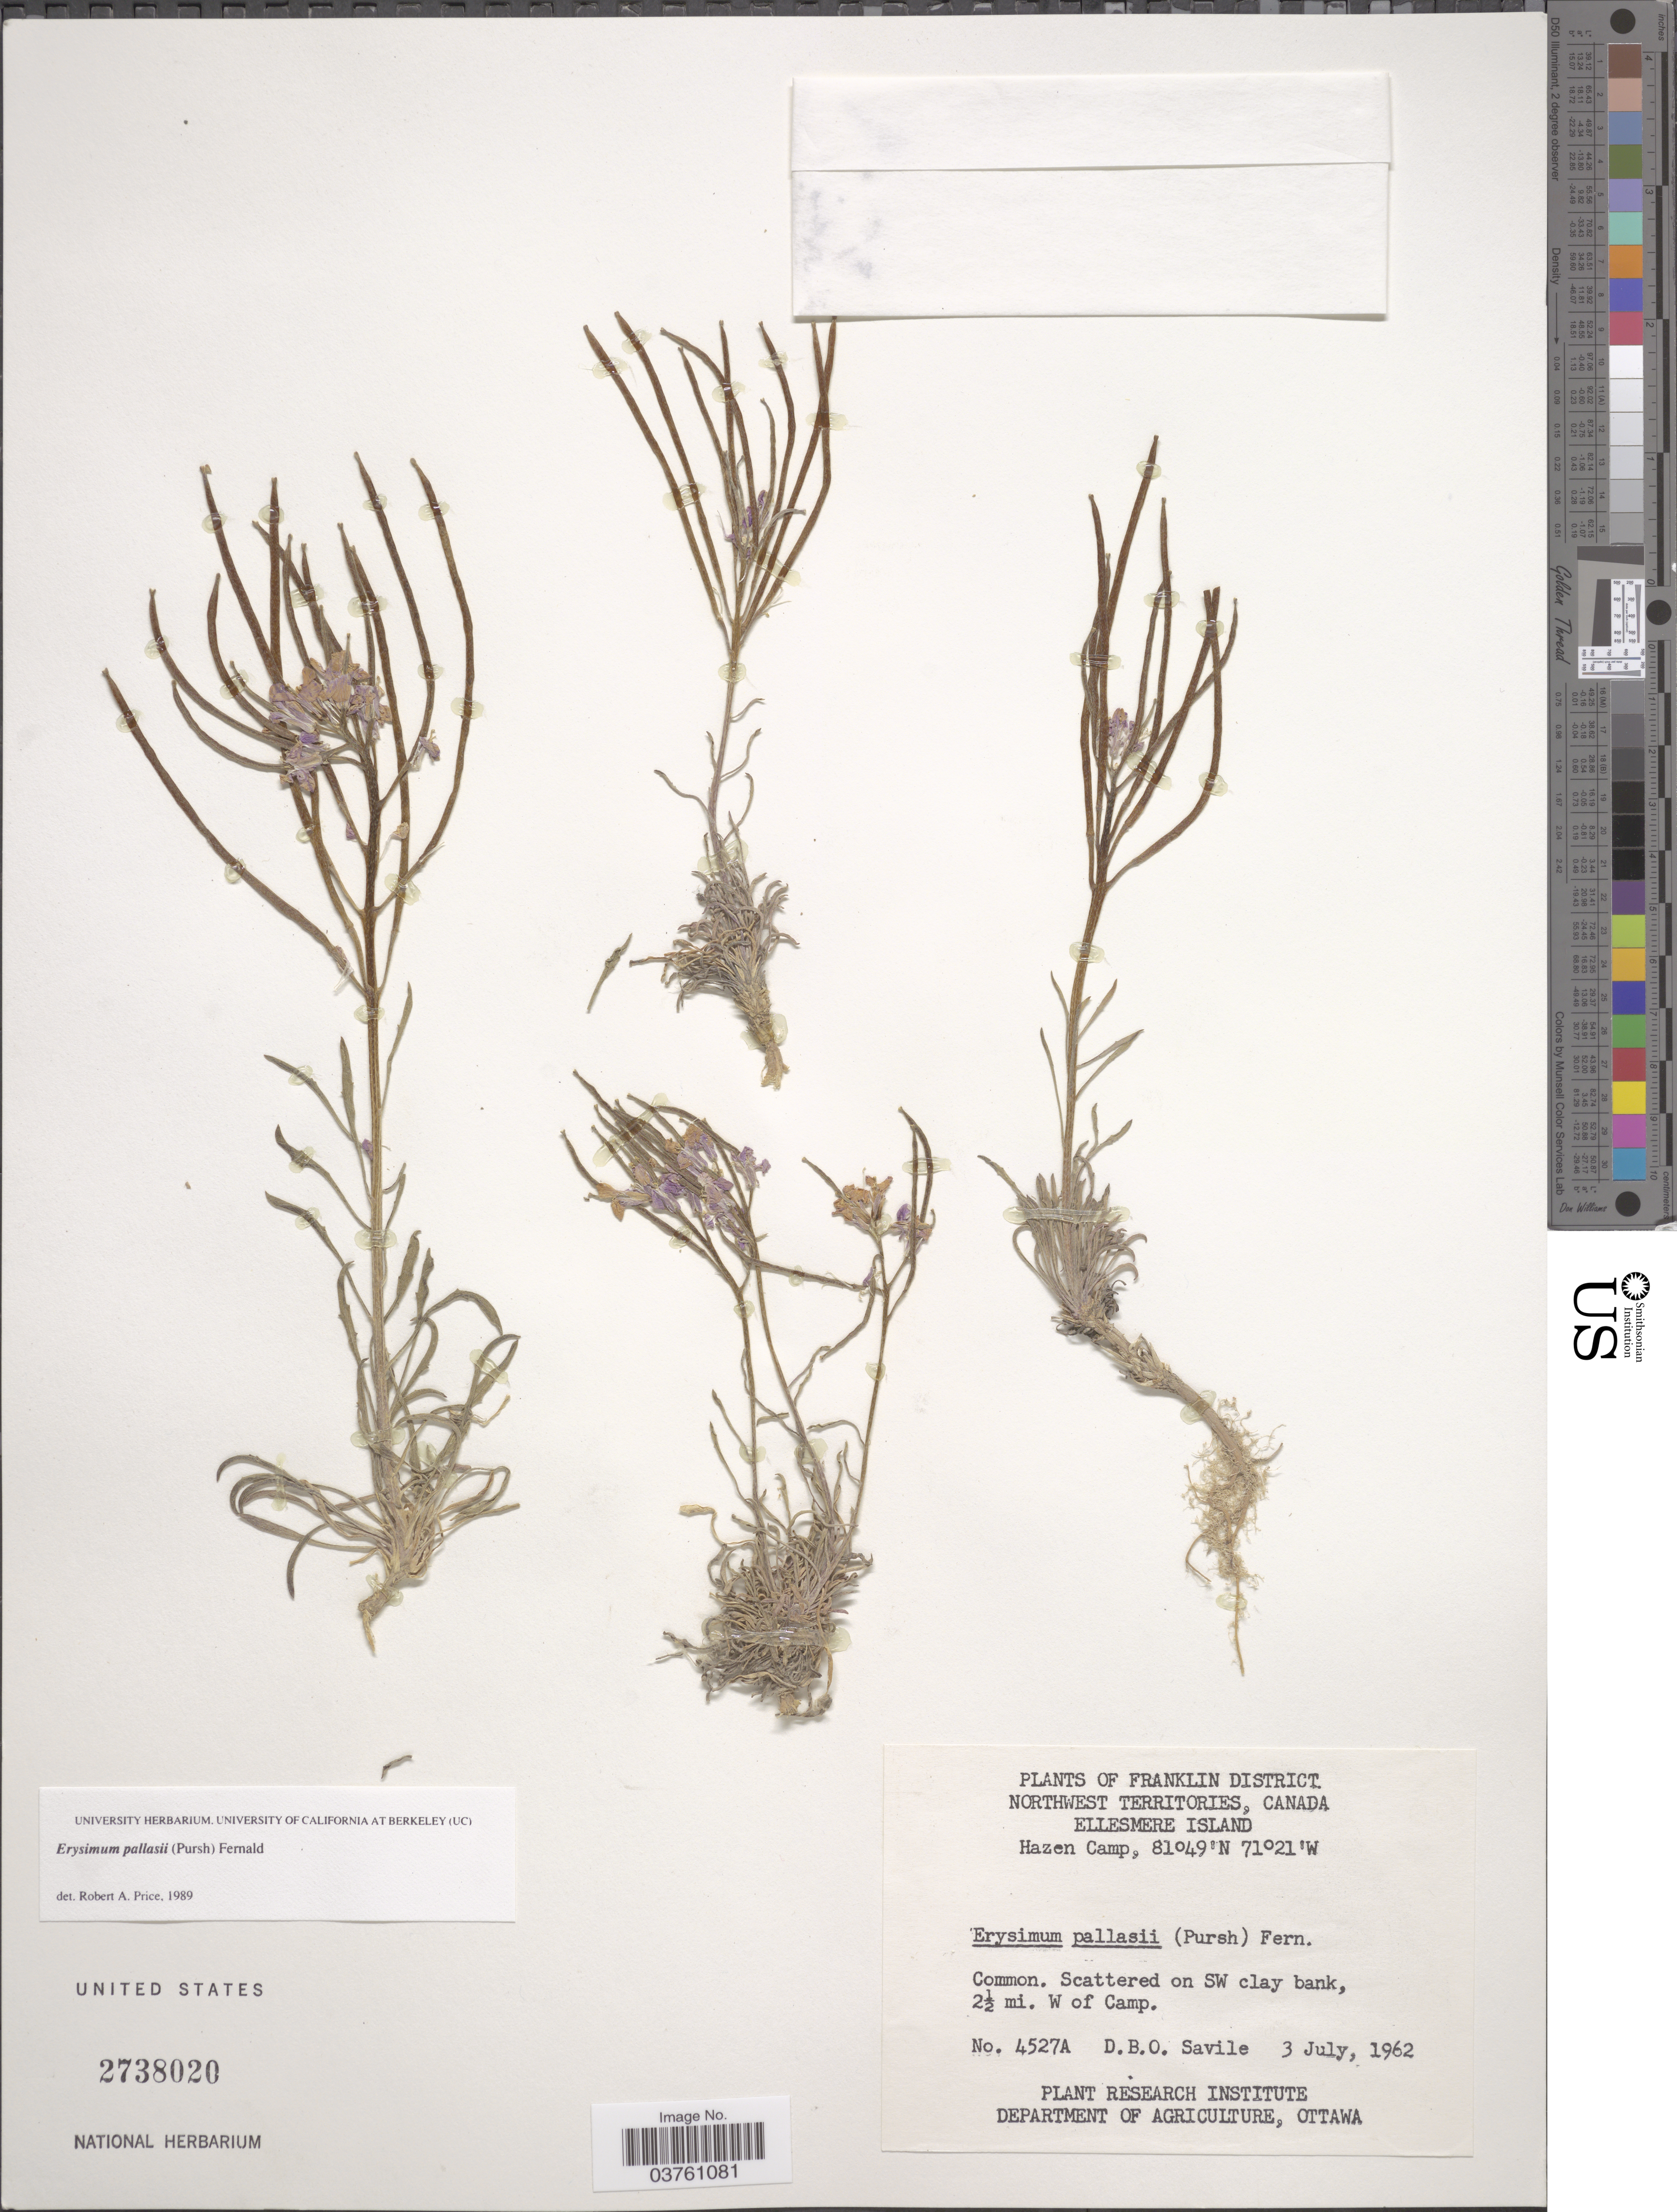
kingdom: Plantae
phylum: Tracheophyta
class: Magnoliopsida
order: Brassicales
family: Brassicaceae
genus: Erysimum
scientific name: Erysimum pallasii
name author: (Pursh) Fernald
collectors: D. Savile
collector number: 4527A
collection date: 1962-07-03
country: Canada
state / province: Northwest Territories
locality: Franklin District. Ellesmere Island. Hazen Camp. Scattered on SW clay bank, 2½ mi. W of Camp.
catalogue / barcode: US 2738020